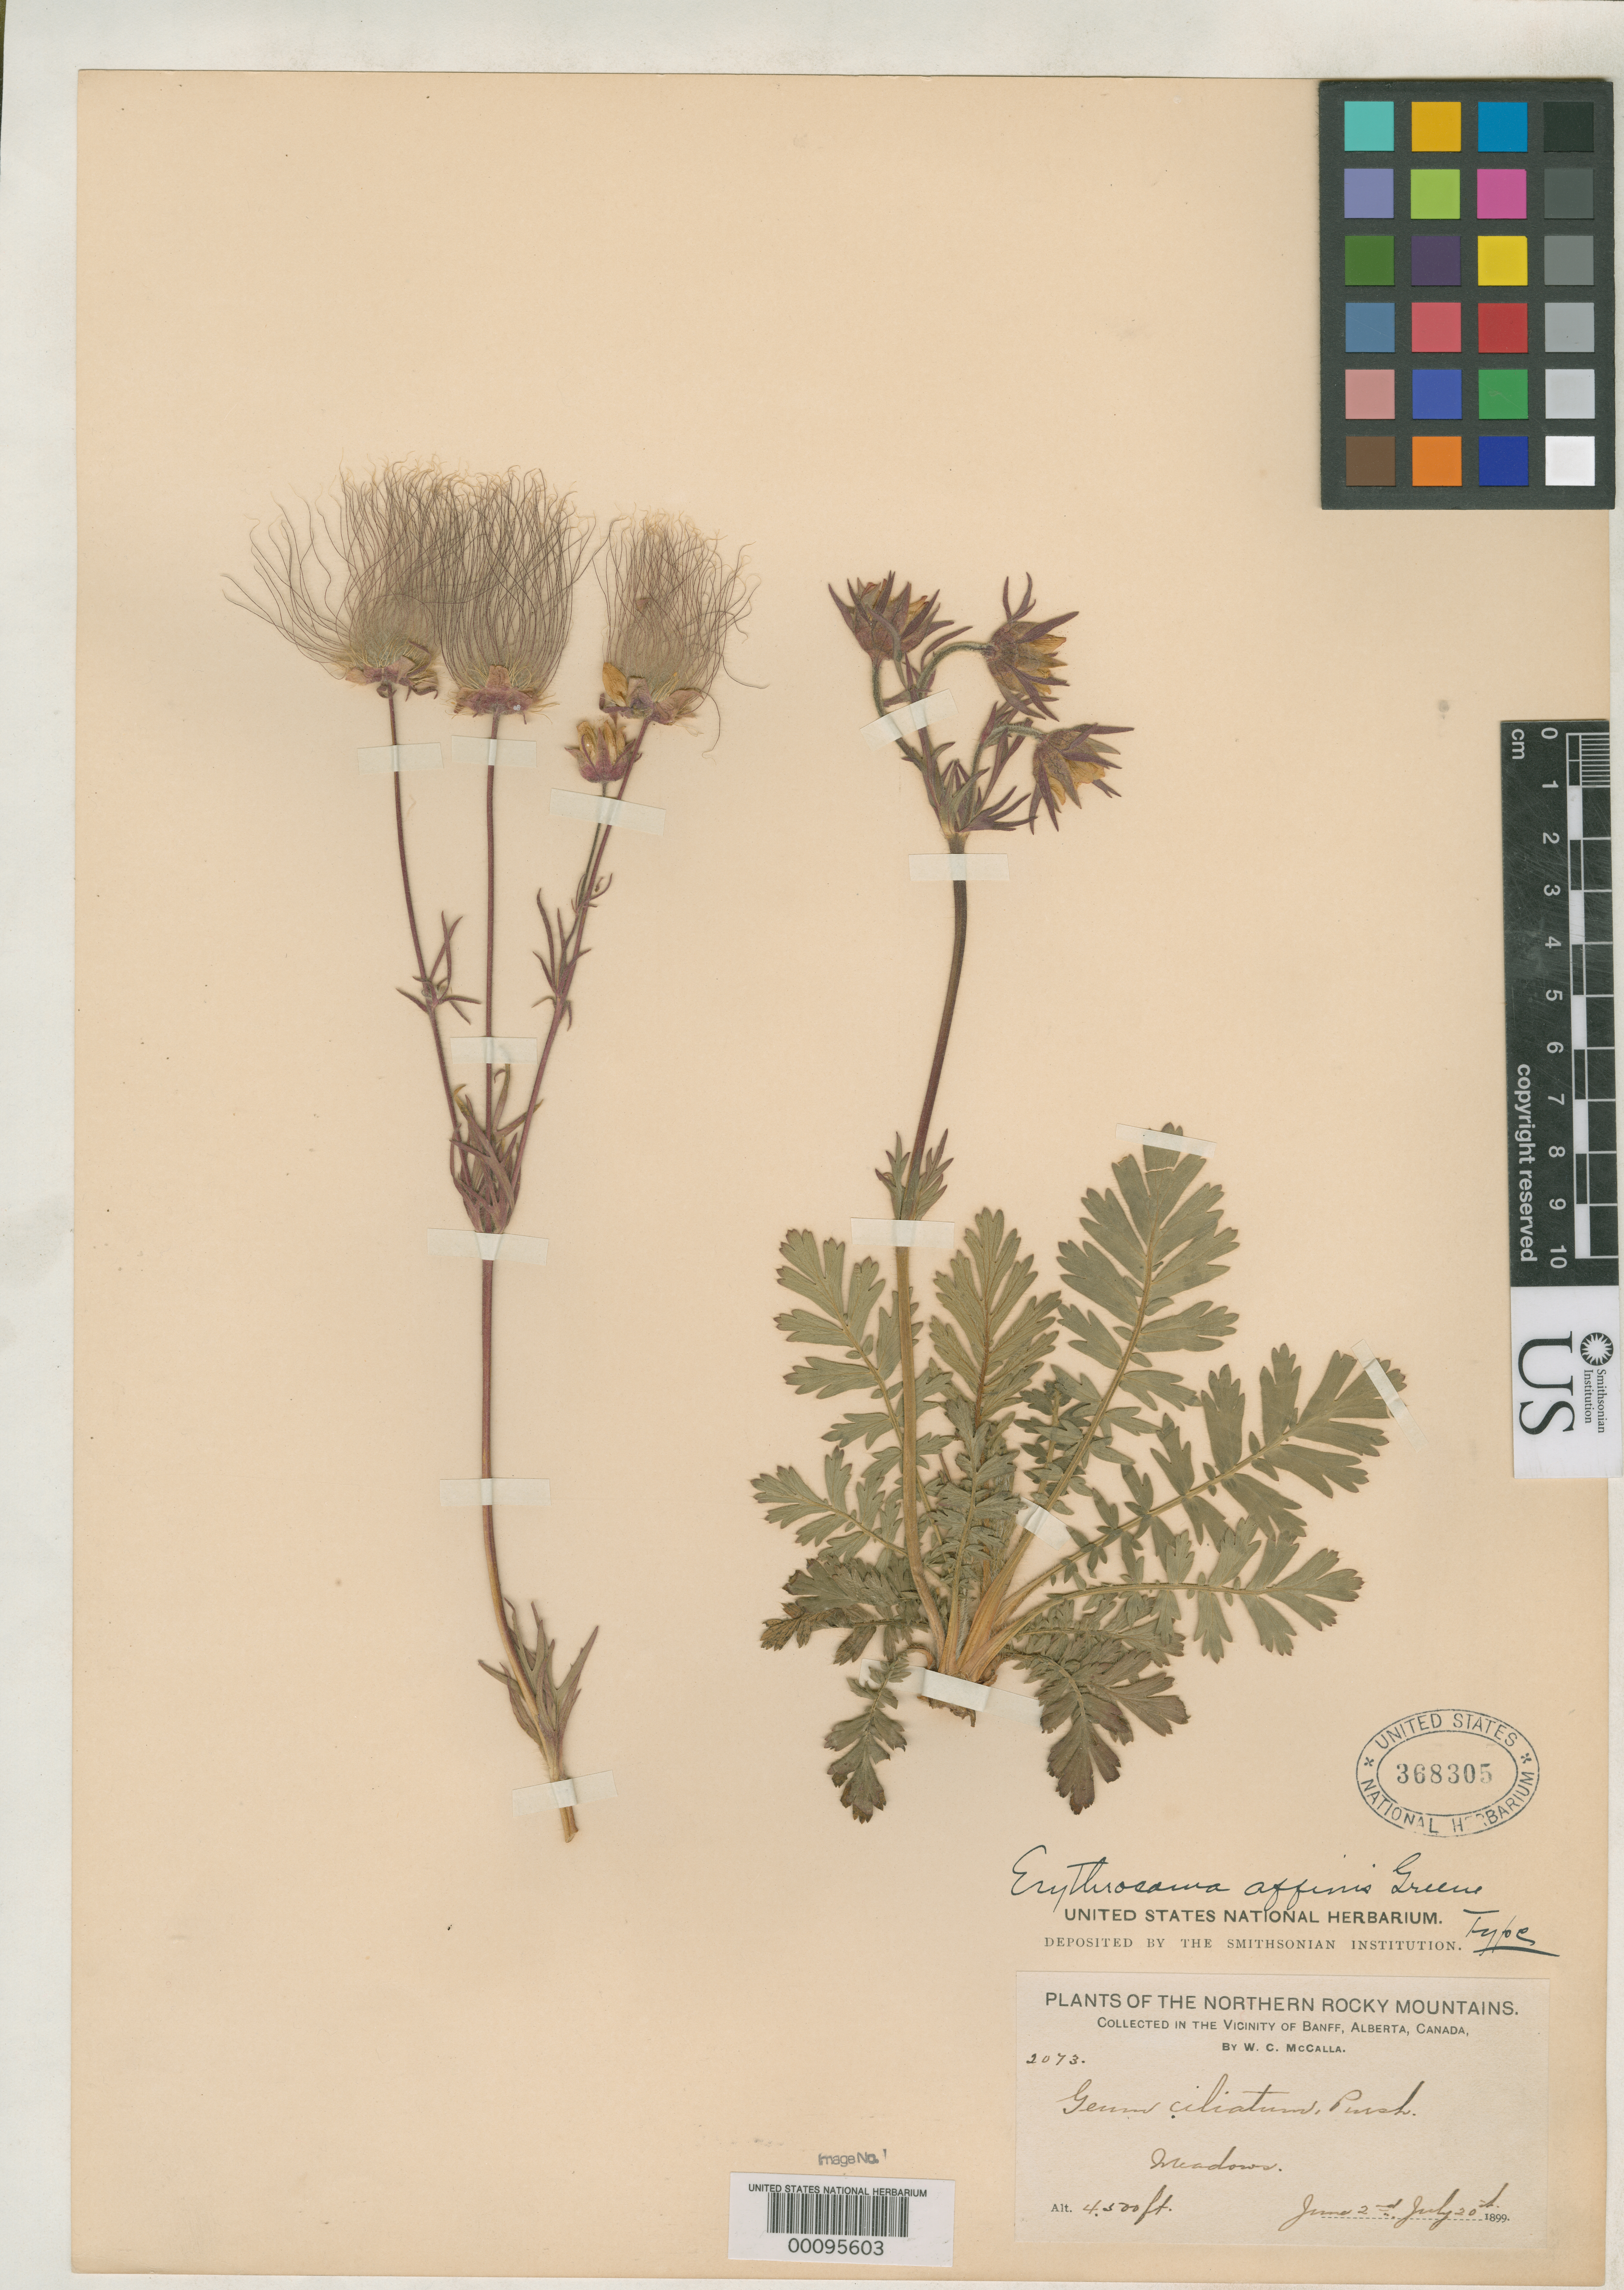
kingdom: Plantae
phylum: Tracheophyta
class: Magnoliopsida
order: Rosales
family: Rosaceae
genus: Erythrocoma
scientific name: Erythrocoma affinis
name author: Greene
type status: Holotype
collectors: W. McCalla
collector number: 2073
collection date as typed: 02 Jun 1899 and 20 Jul 1899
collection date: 1899-06-02,1899-07-20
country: Canada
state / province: Alberta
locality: Near Banff.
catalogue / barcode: US 368305